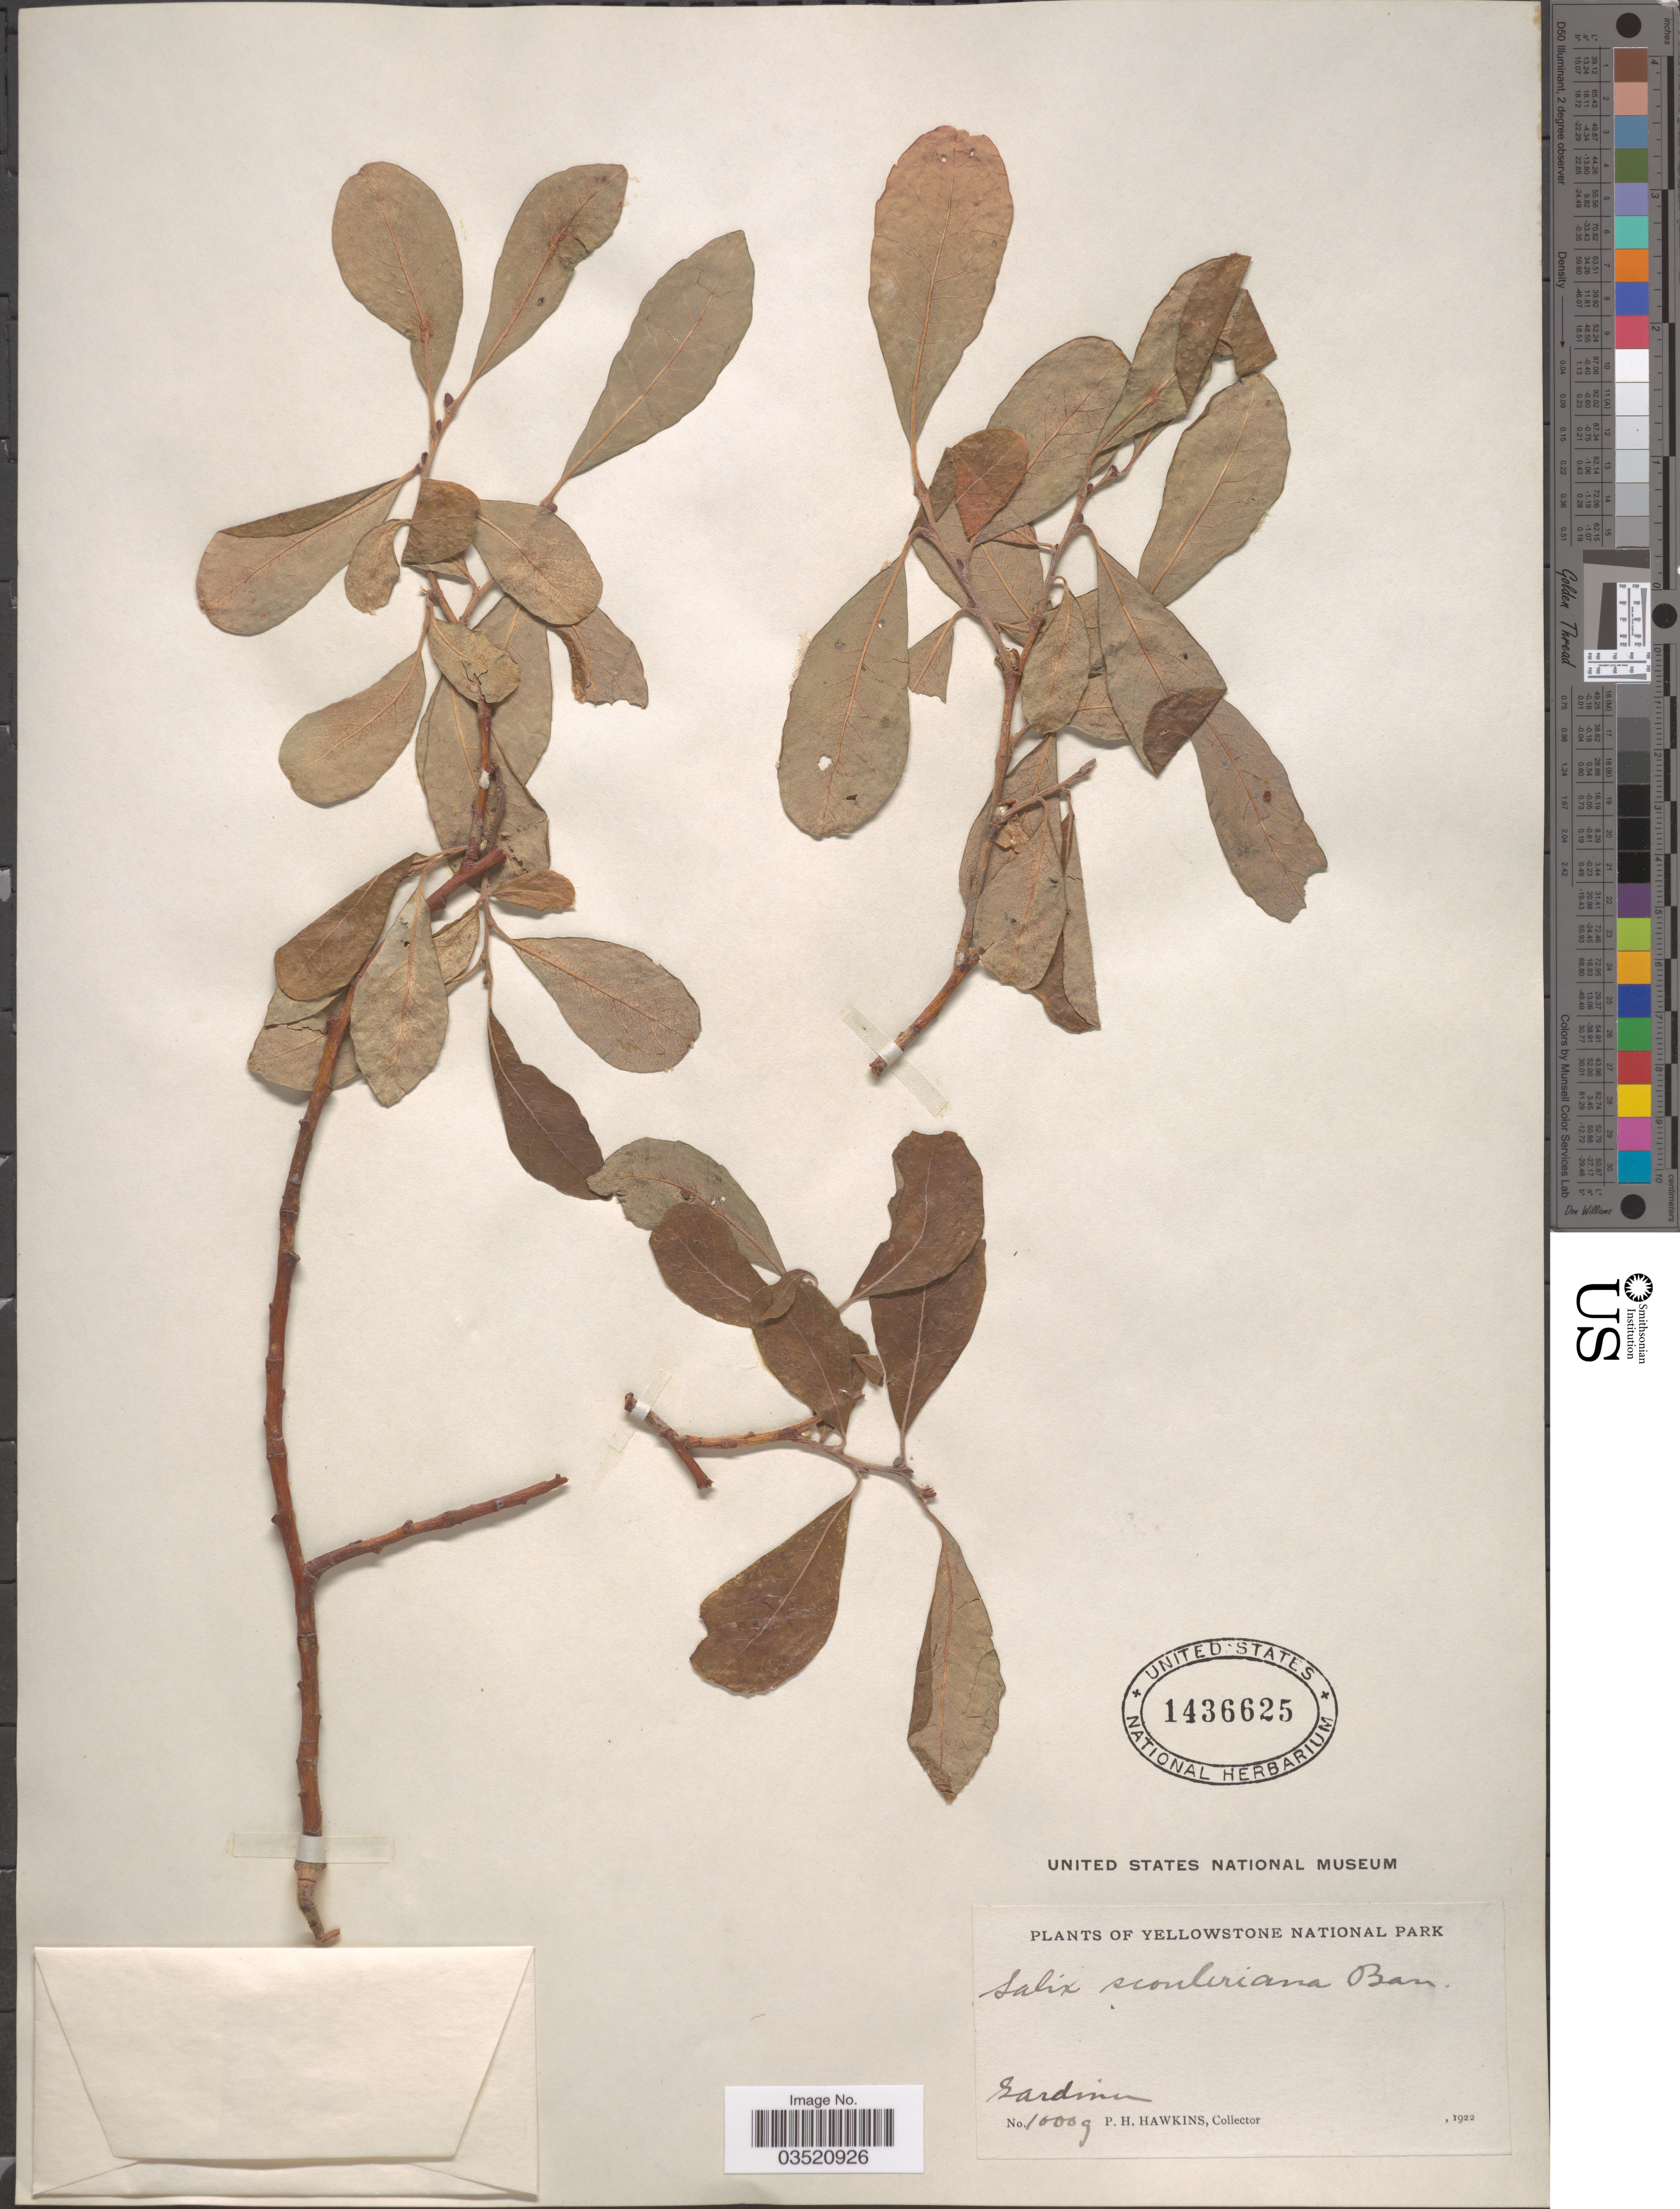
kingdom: Plantae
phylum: Tracheophyta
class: Magnoliopsida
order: Malpighiales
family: Salicaceae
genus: Salix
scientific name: Salix scouleriana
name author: Barratt ex Hook.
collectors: P. Hawkins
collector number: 10009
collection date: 1922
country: United States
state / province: Montana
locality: Yellowstone National Park. Gardiner.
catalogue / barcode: US 1436625